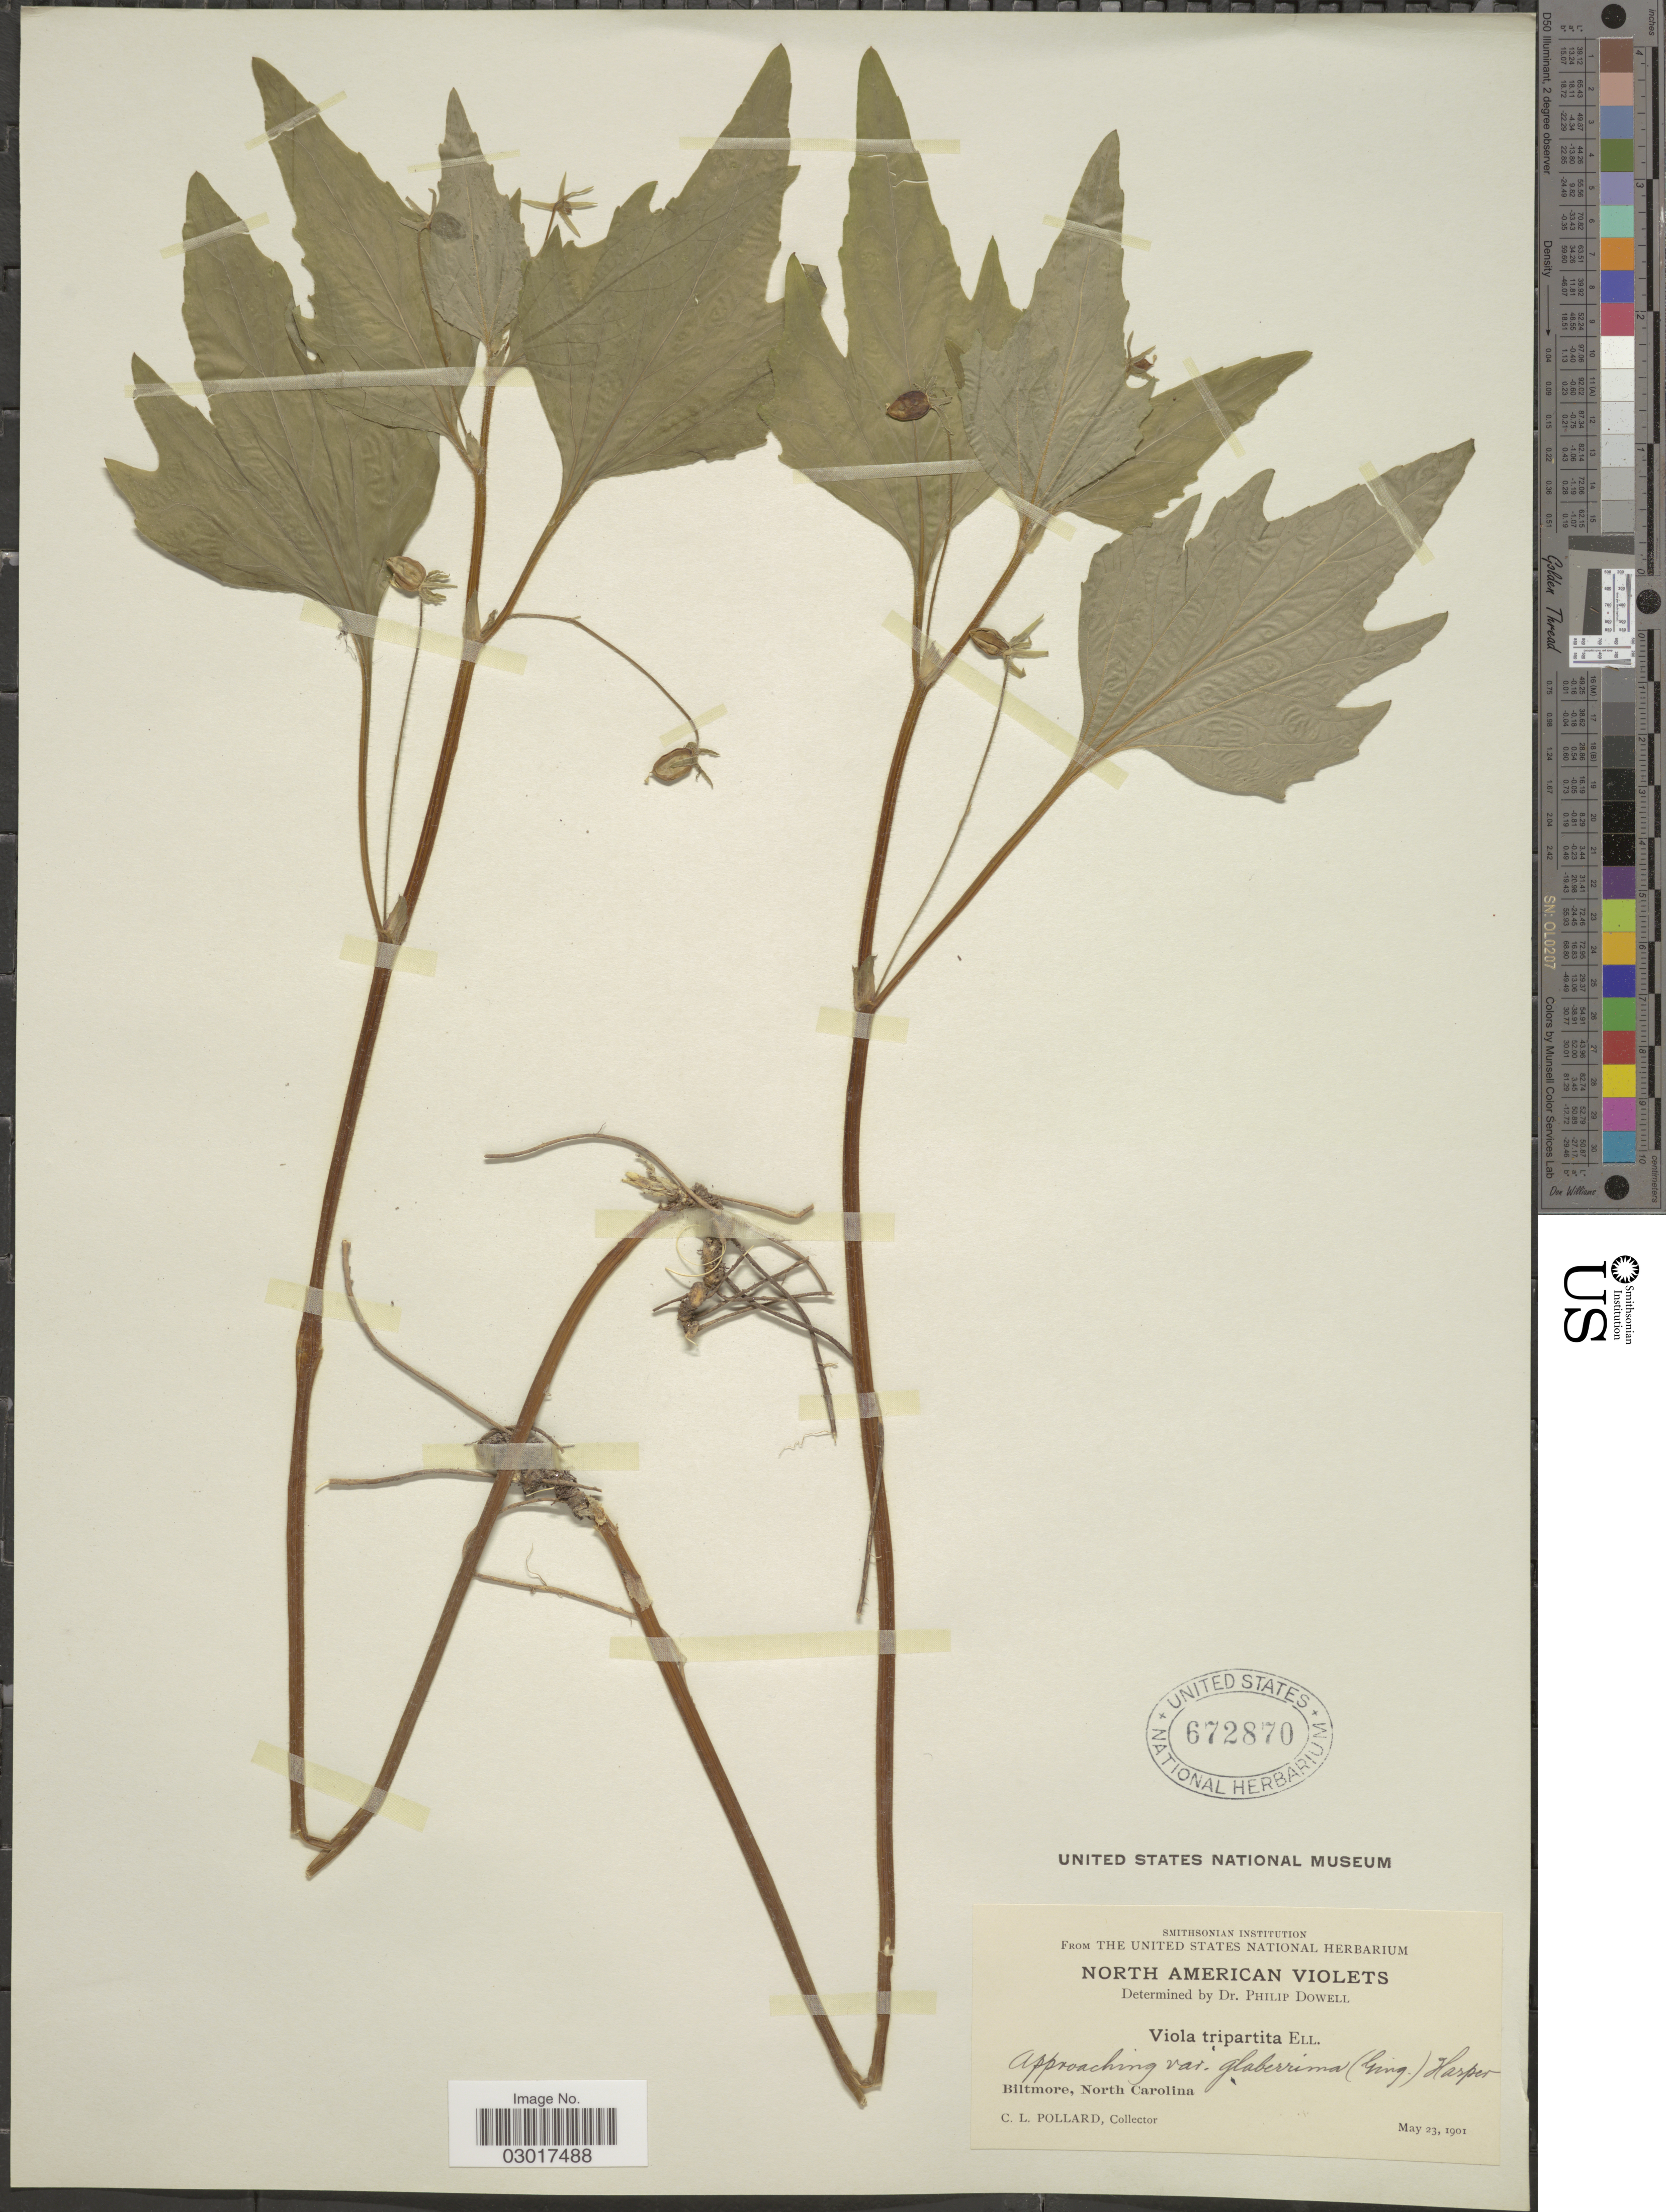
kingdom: Plantae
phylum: Tracheophyta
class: Magnoliopsida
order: Malpighiales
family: Violaceae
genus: Viola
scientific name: Viola tripartita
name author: Elliott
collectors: C. L. Pollard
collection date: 1901-05-23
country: United States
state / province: North Carolina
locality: Biltmore.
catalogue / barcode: US 672870